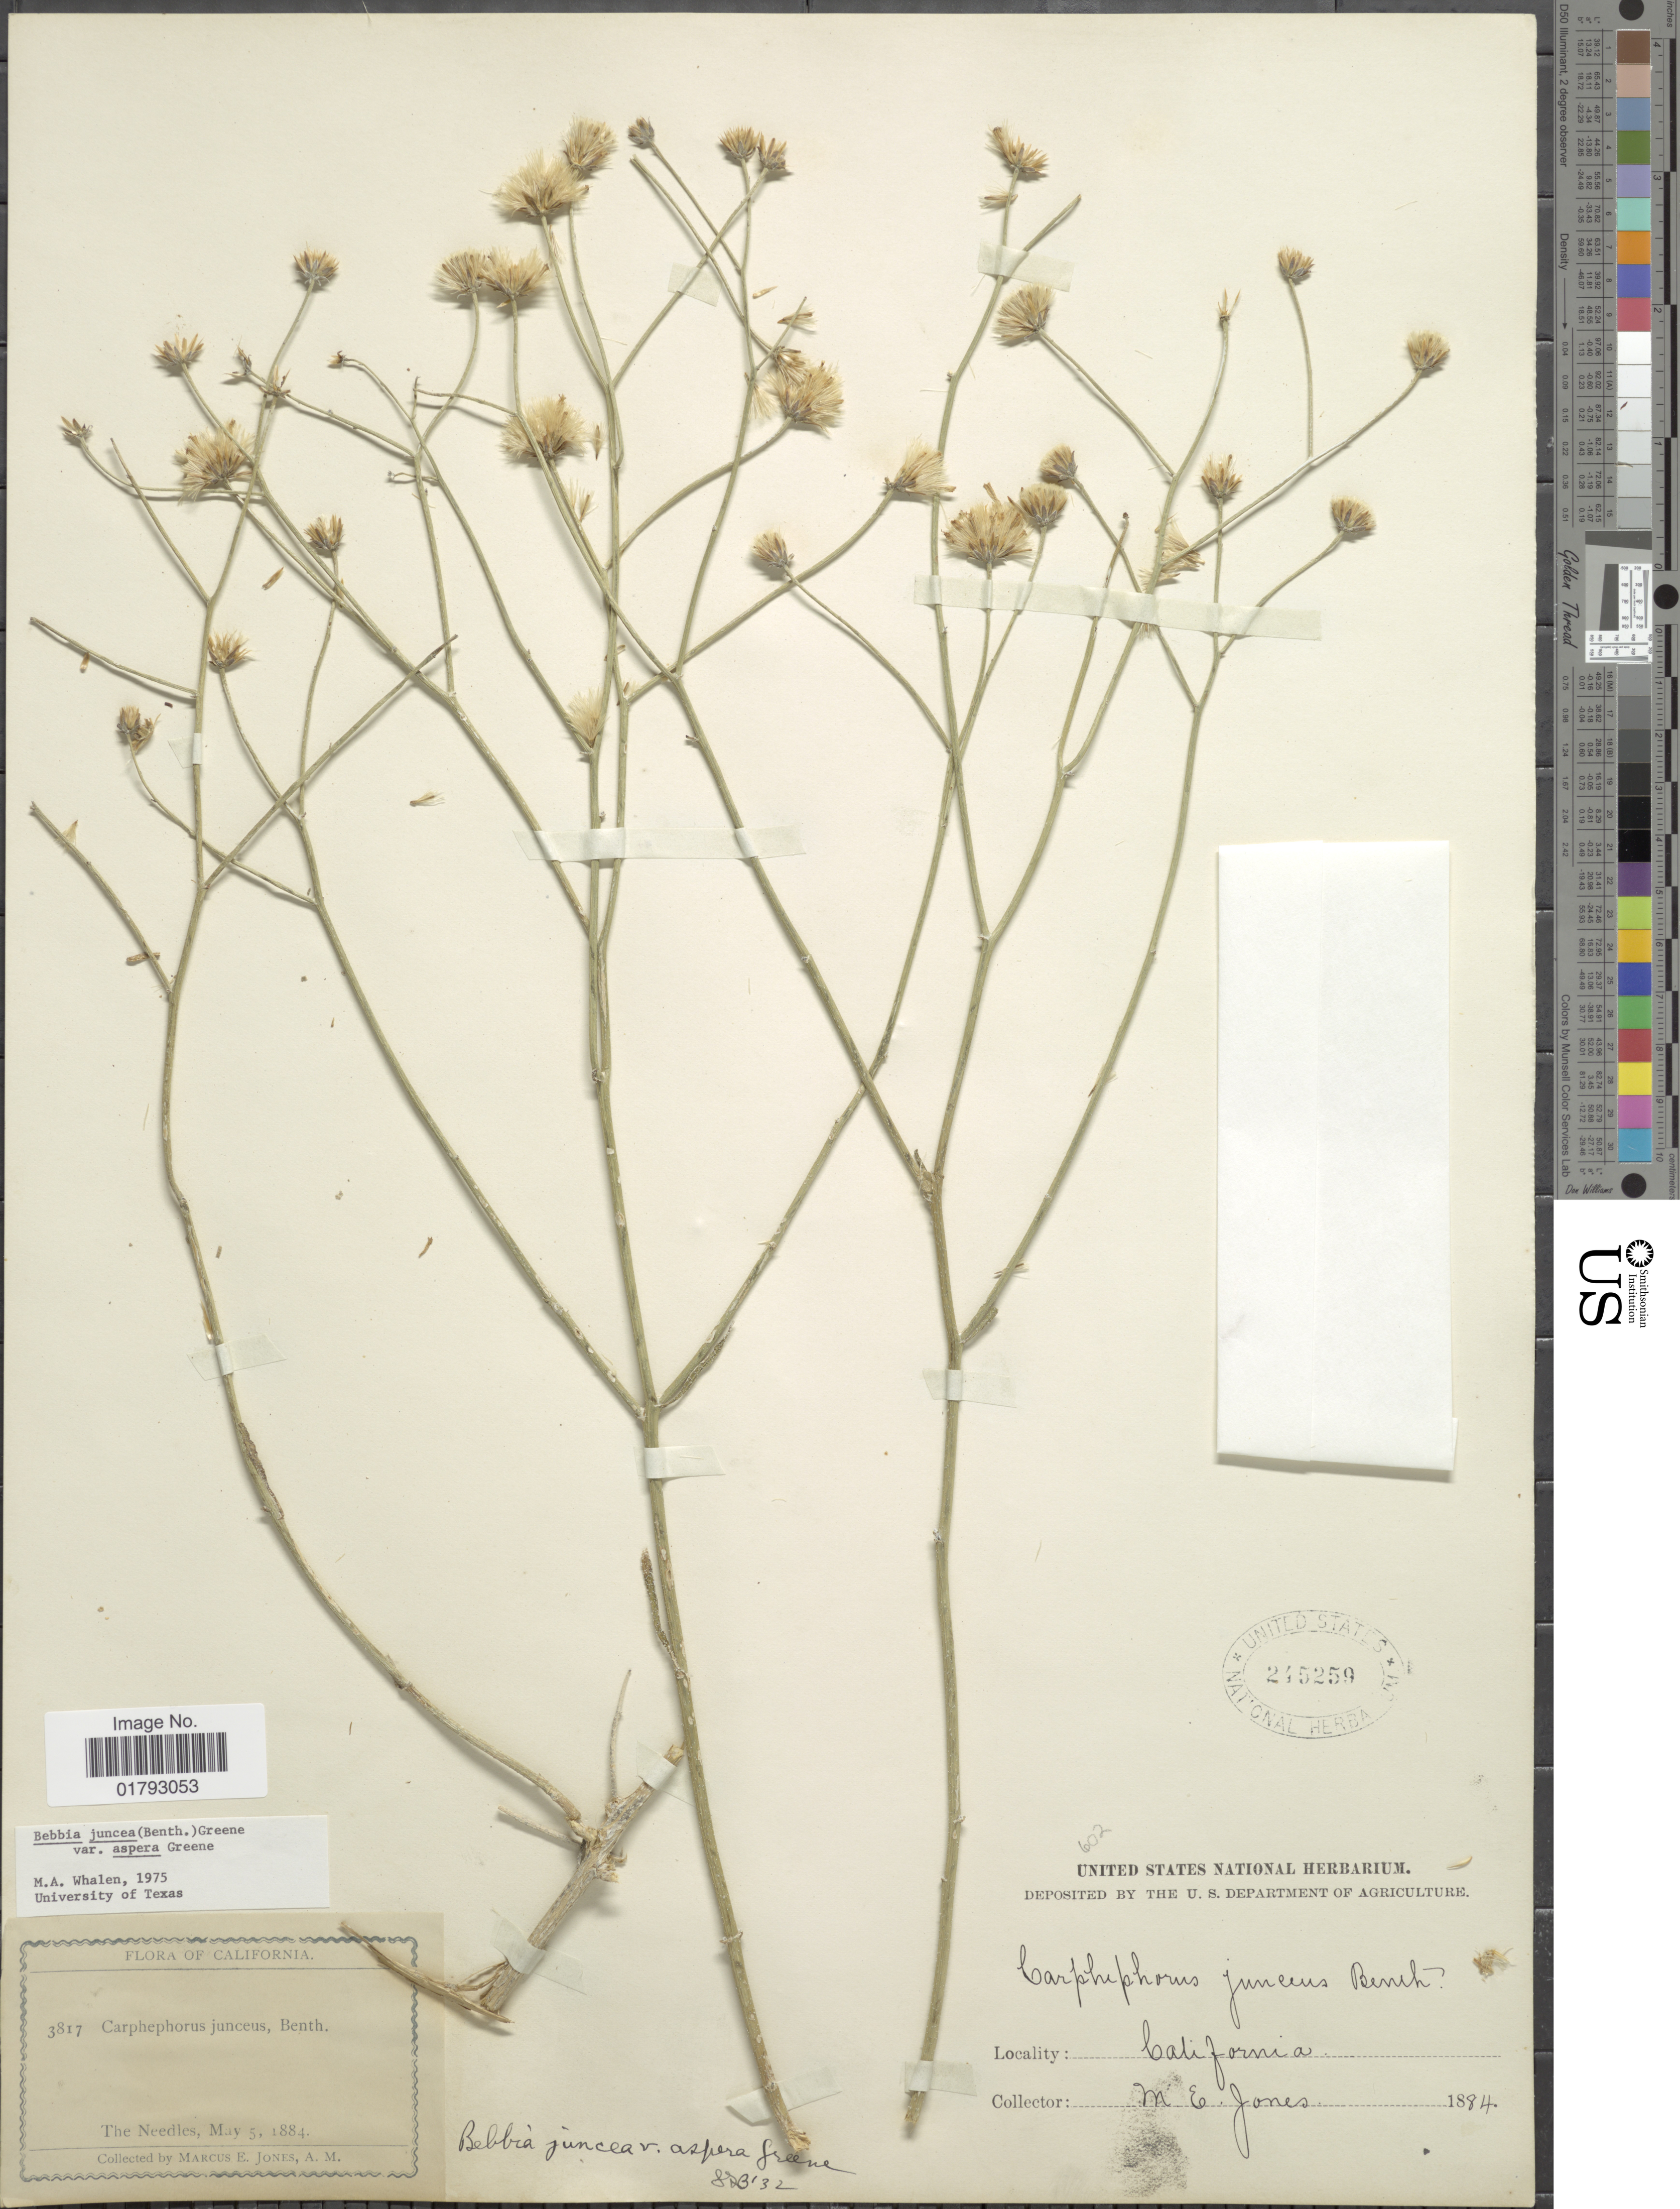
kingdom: Plantae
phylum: Tracheophyta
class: Magnoliopsida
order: Asterales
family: Asteraceae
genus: Bebbia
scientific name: Bebbia juncea var. aspera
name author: Greene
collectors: M. E. Jones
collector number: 3817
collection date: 1884-05-05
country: United States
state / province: California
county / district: San Bernardino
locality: The Needles.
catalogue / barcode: US 245259